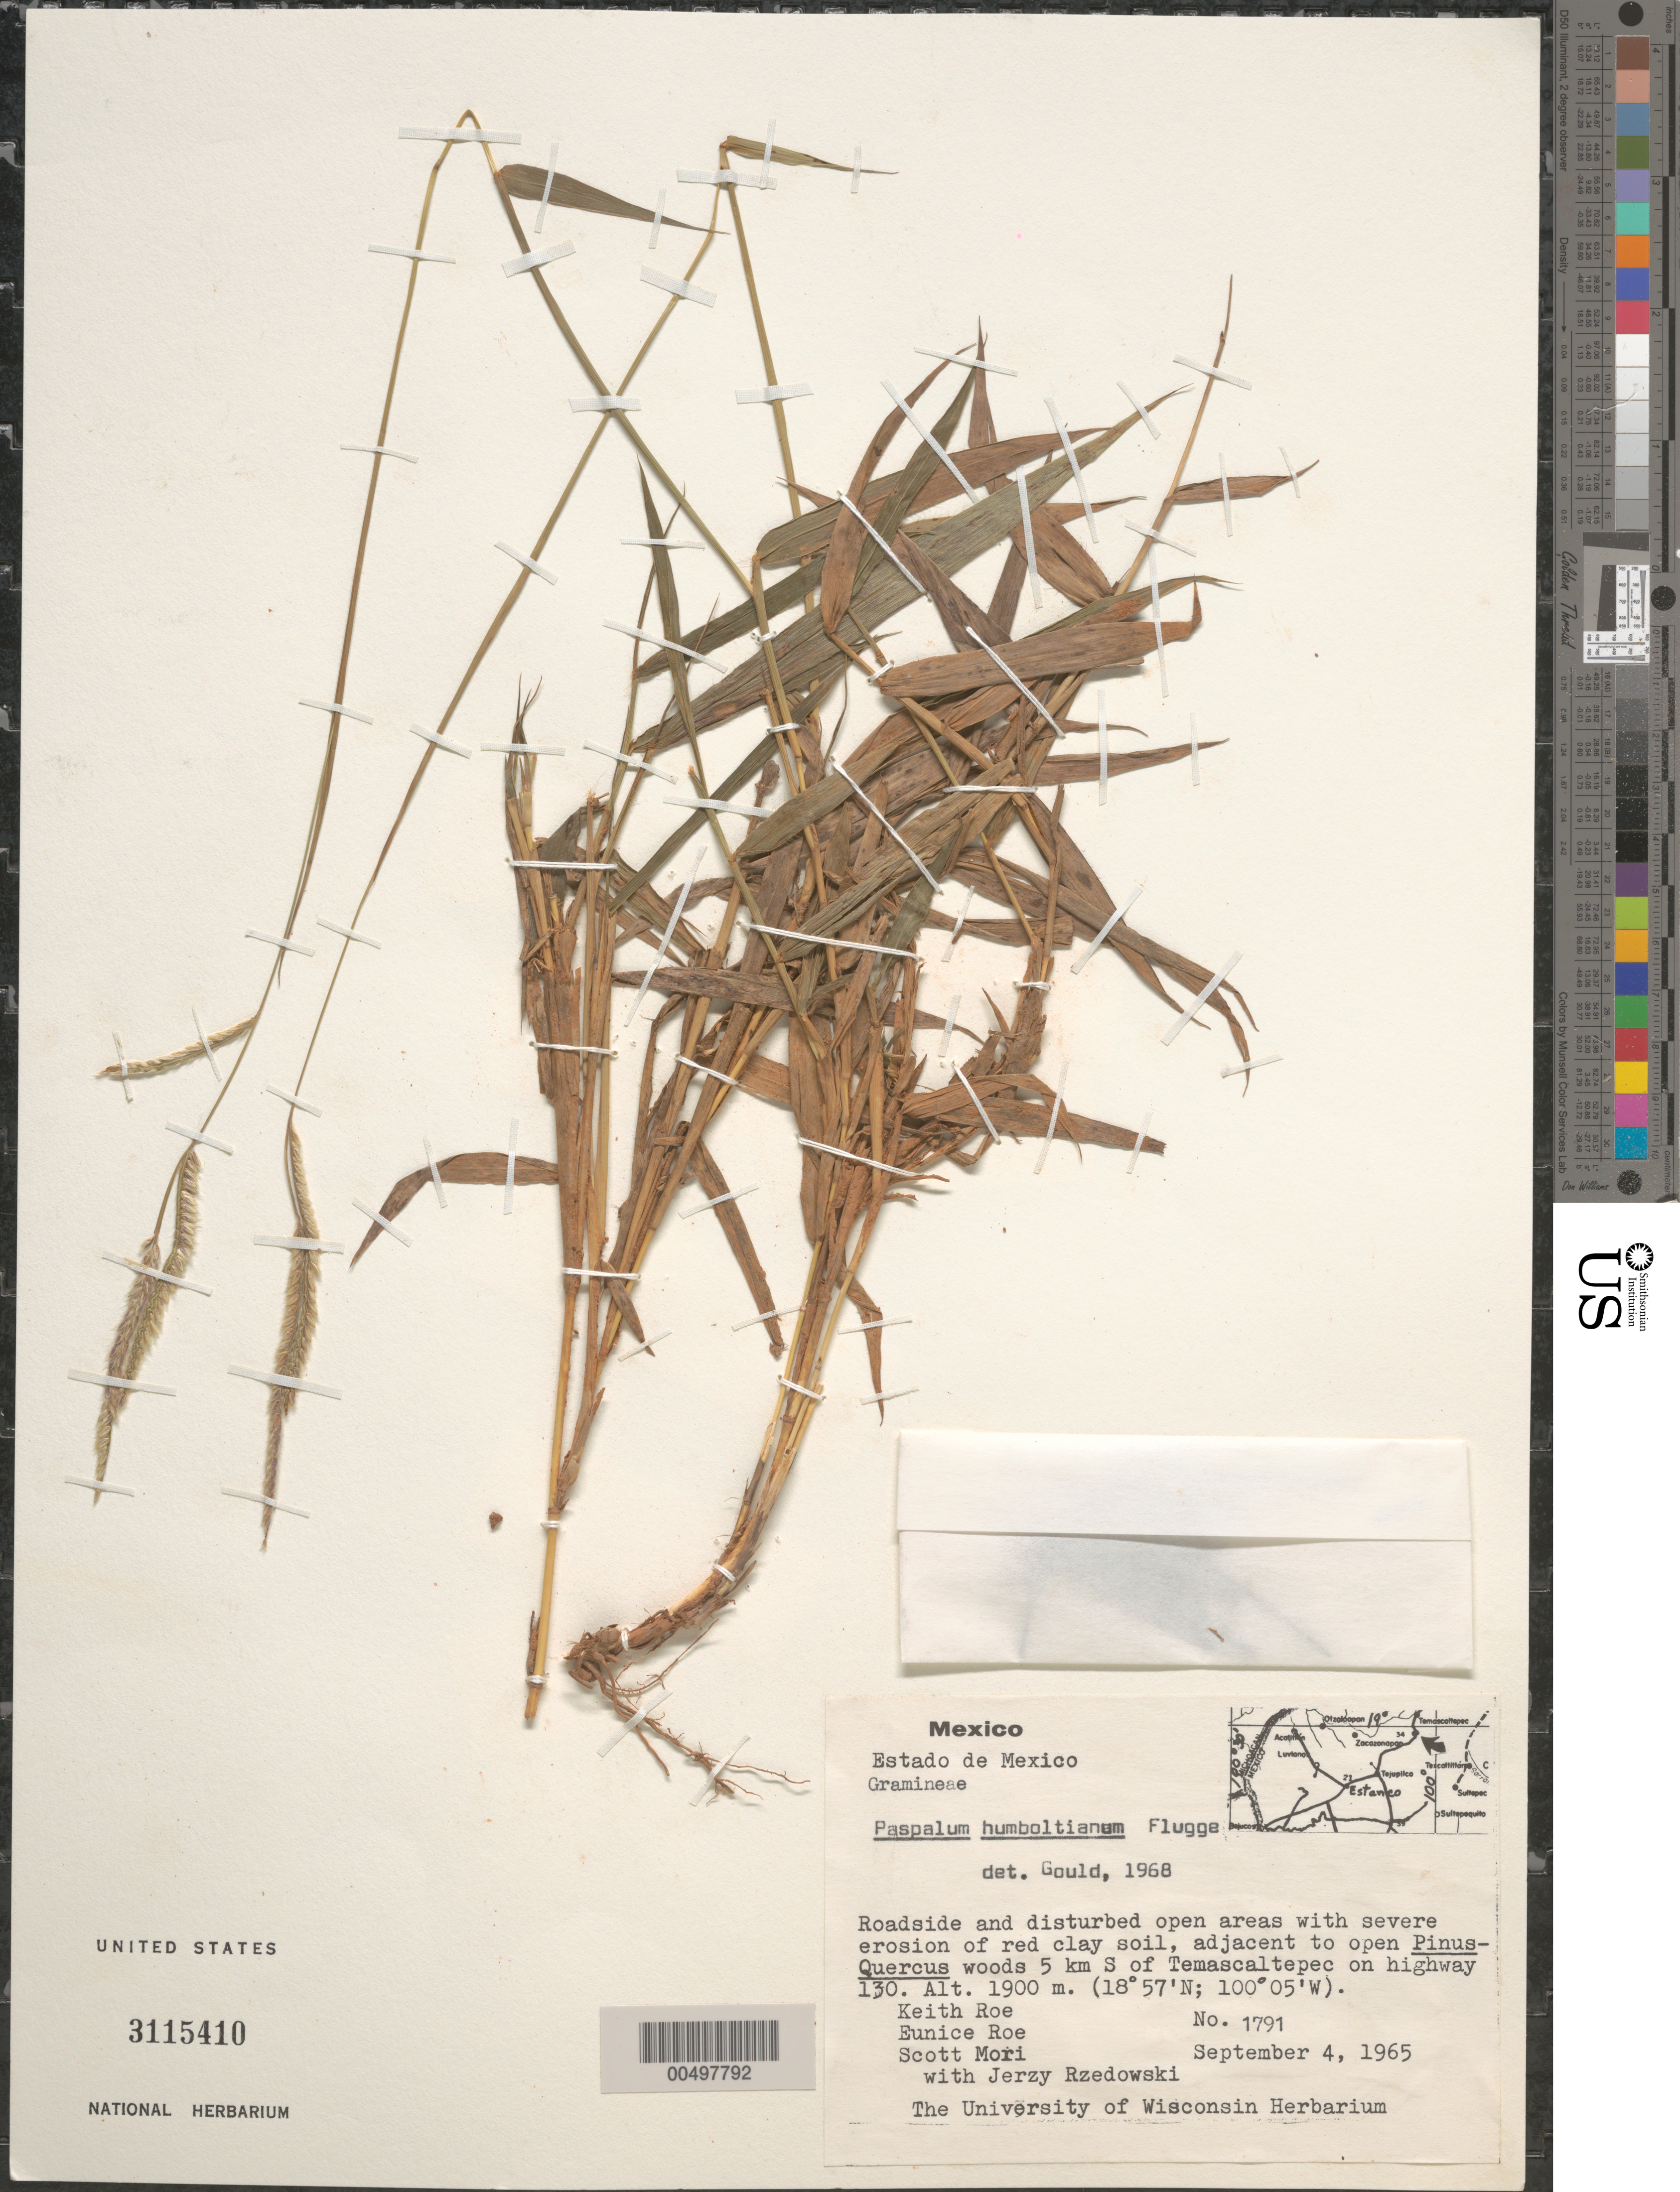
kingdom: Plantae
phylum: Tracheophyta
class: Liliopsida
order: Poales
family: Poaceae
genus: Paspalum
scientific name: Paspalum humboldtianum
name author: Flüggé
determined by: Gould, F. W.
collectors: K. E. Roe, E. Roe, S. Mori & J. Rzedowski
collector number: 1791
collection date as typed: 4 Sep 1965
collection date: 1965-09-04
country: Mexico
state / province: México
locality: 5 km S of Temascaltepec on hwy 130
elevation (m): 1900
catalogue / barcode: US 3115410